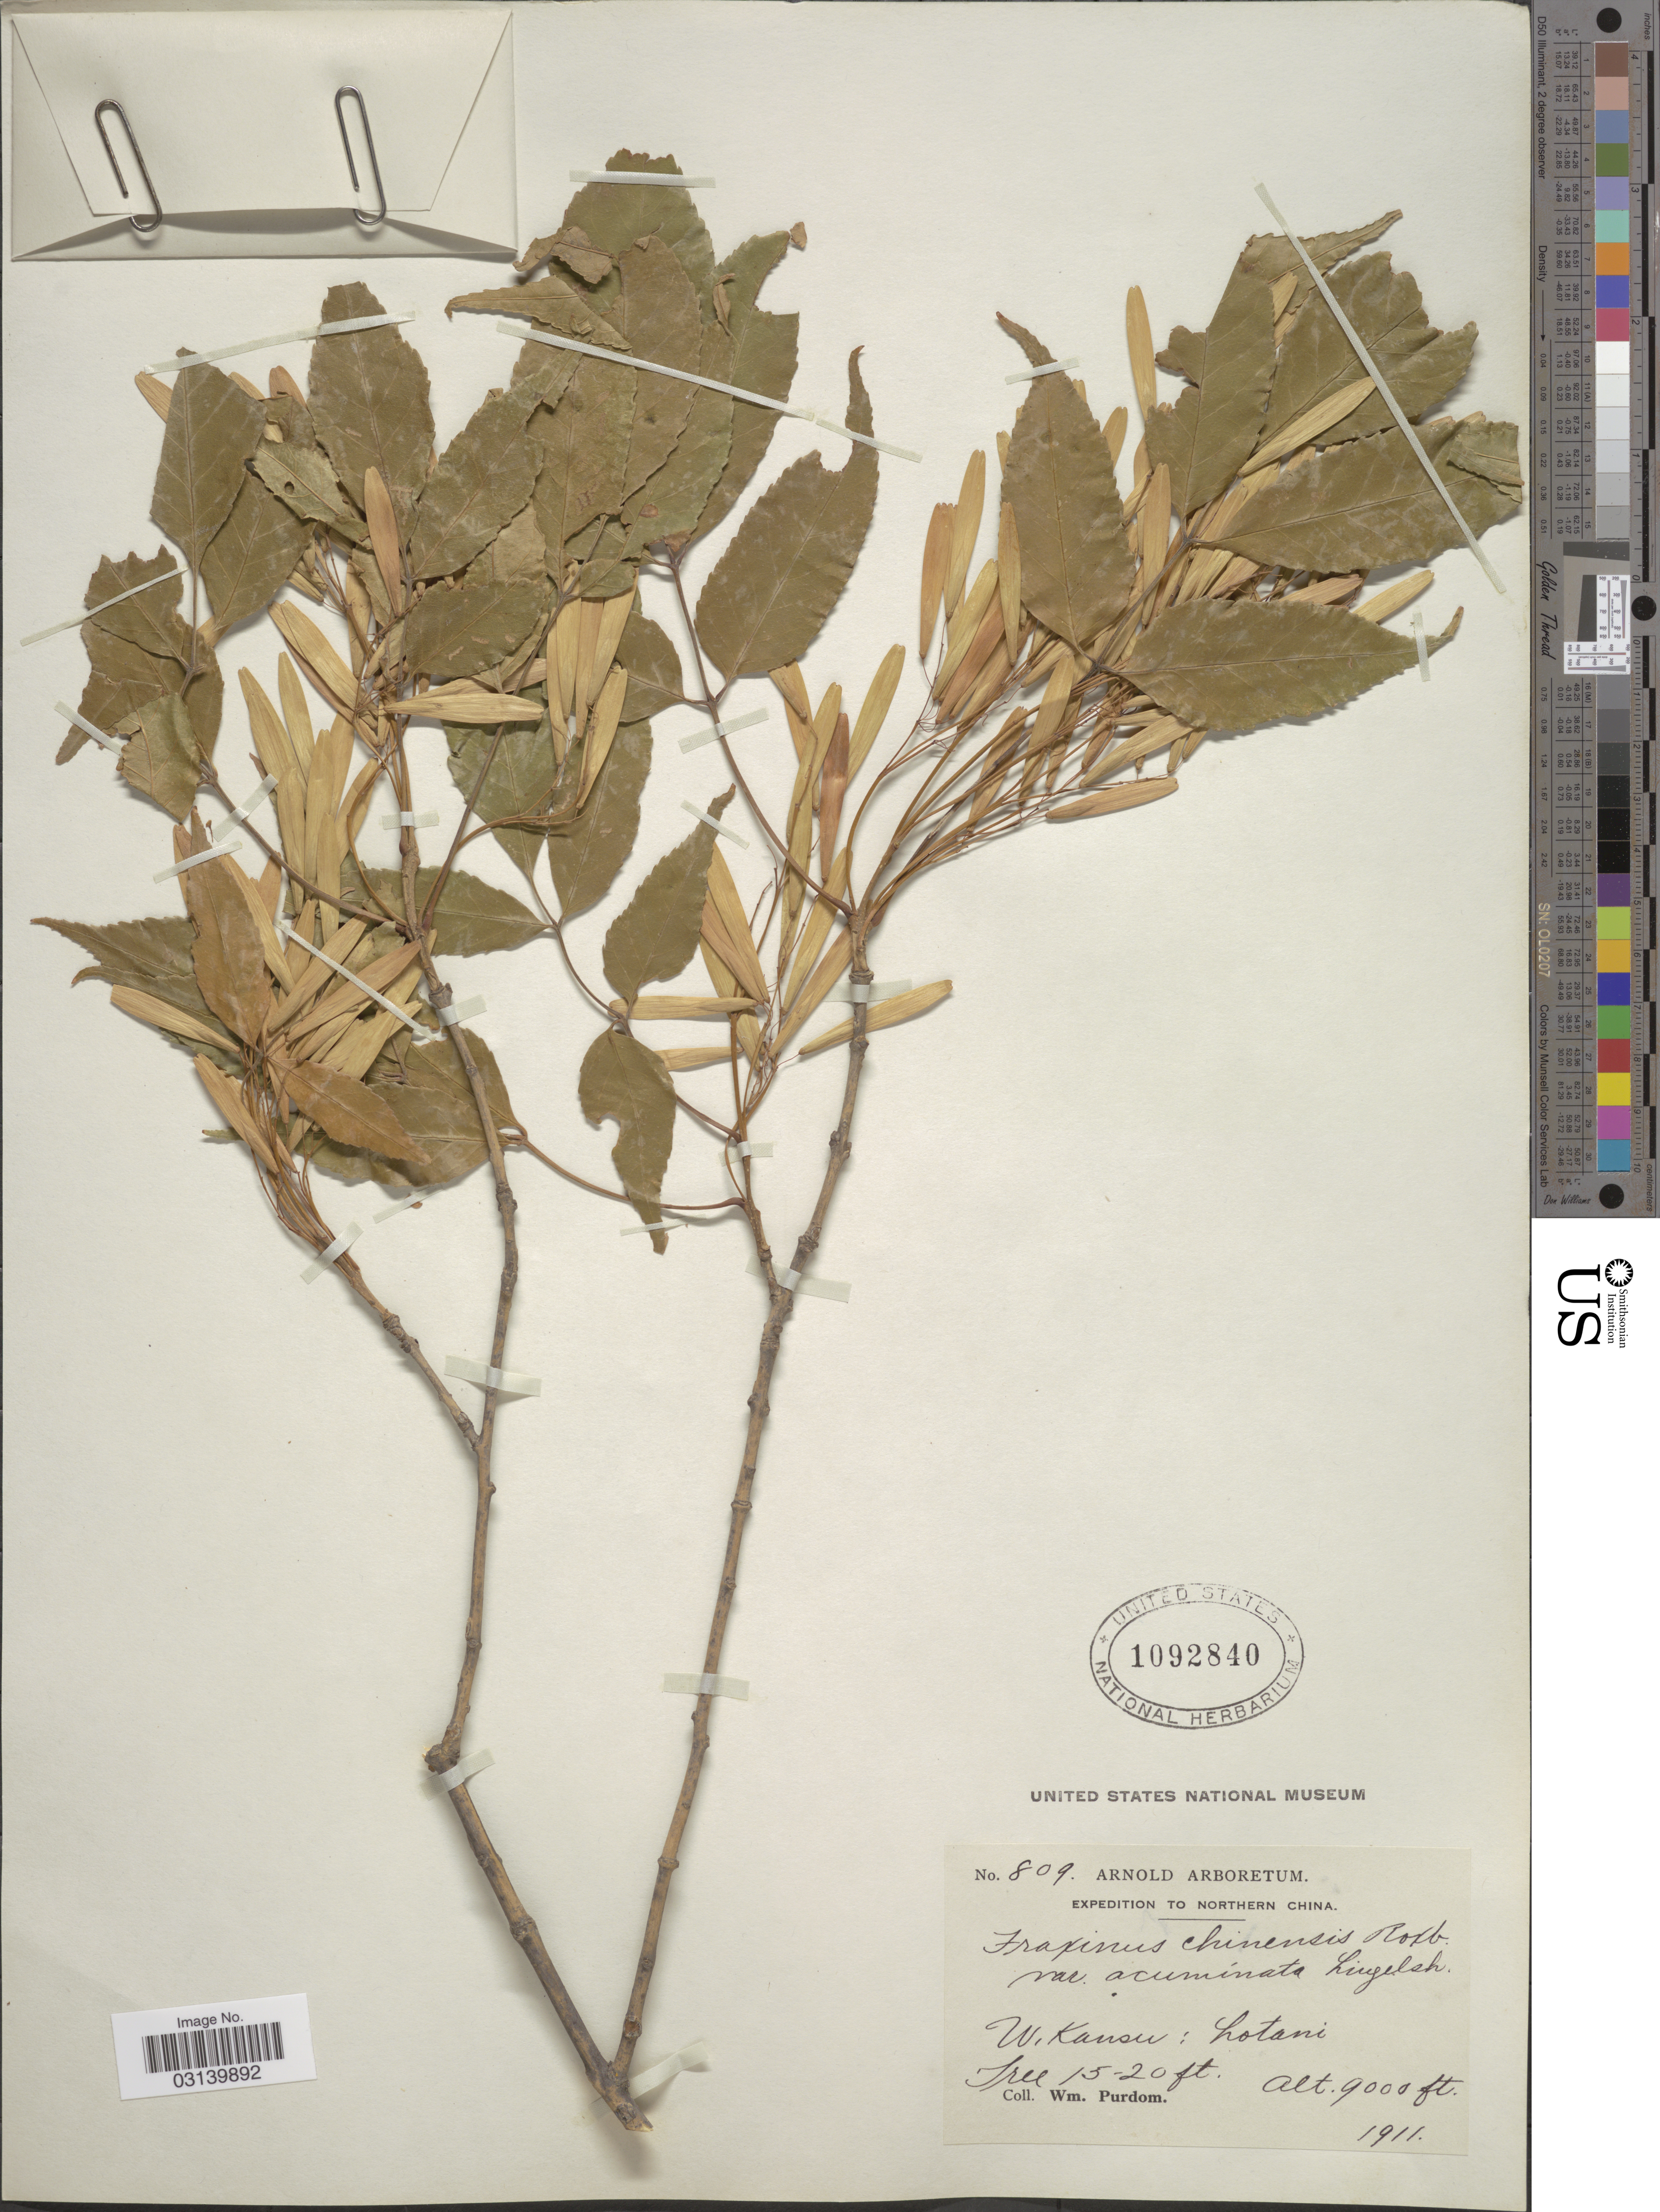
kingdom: Plantae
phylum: Tracheophyta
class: Magnoliopsida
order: Lamiales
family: Oleaceae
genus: Fraxinus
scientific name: Fraxinus chinensis var. acuminata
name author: Lingelsh.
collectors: W. Purdom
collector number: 809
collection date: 1911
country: China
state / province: Gansu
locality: Northern China. W. Kansu: hotani.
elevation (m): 2743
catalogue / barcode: US 1092840